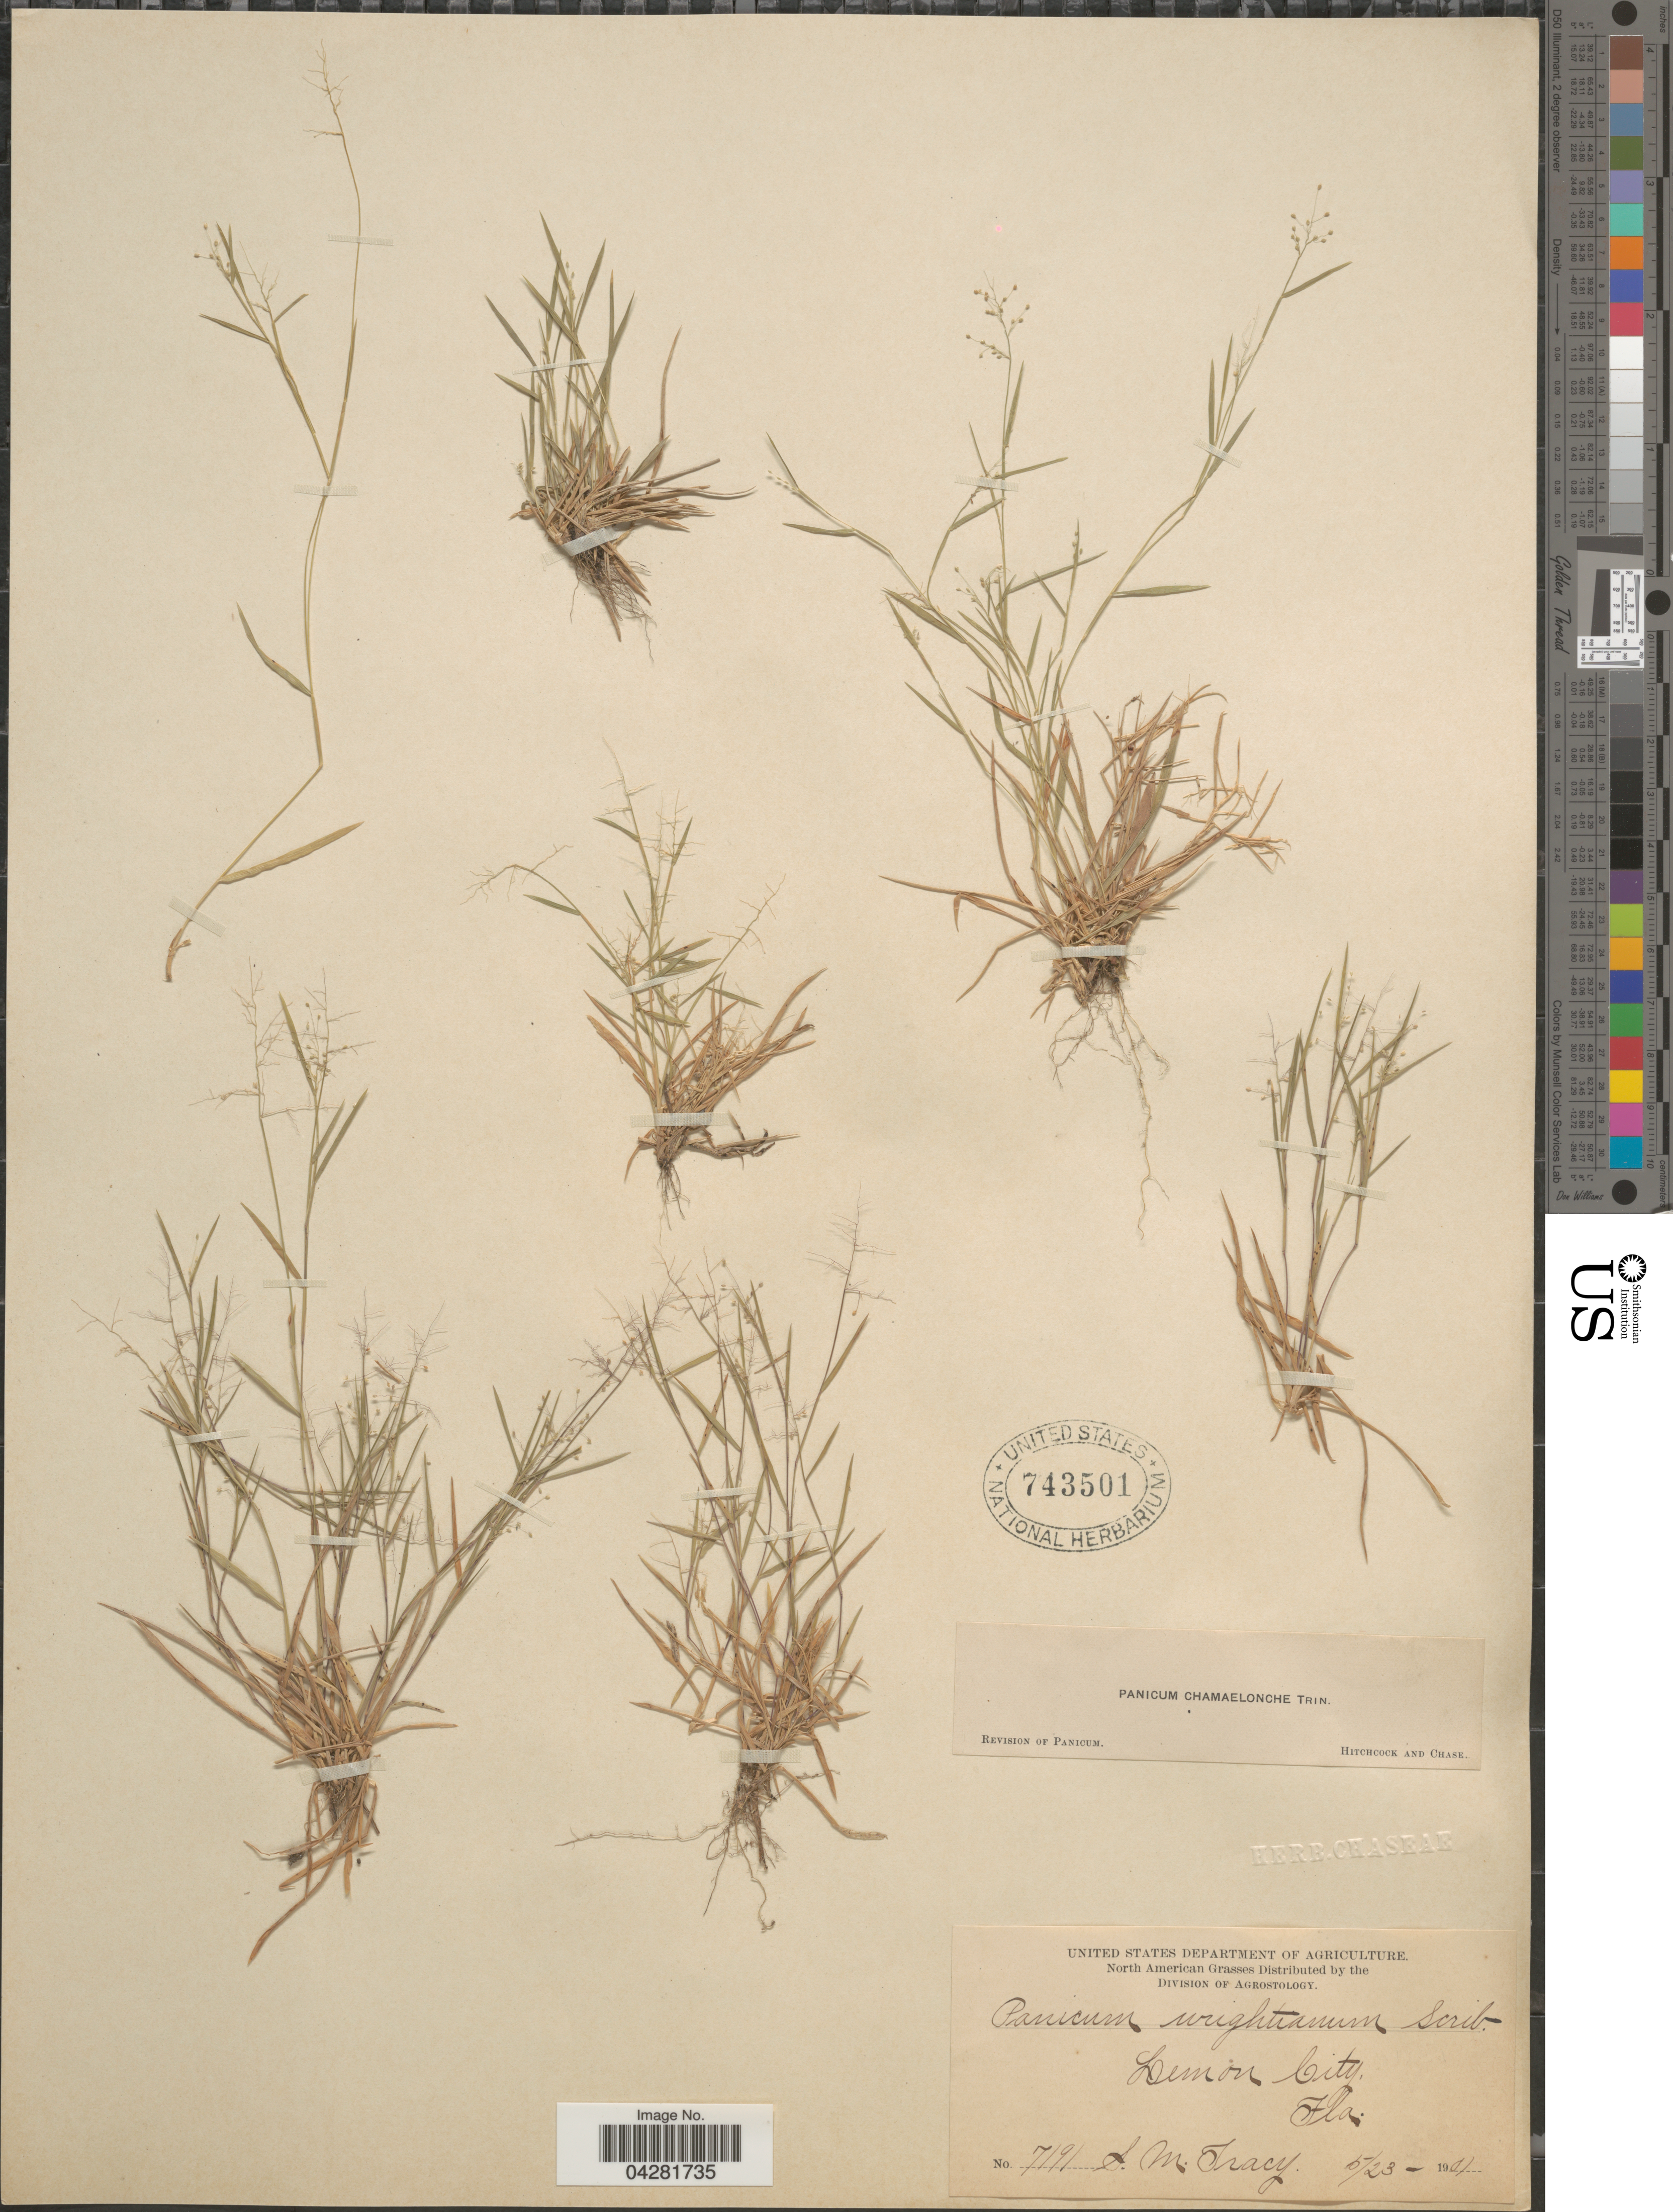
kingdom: Plantae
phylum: Tracheophyta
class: Liliopsida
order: Poales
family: Poaceae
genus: Dichanthelium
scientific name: Dichanthelium ensifolium var. ensifolium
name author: (Baldwin ex Elliot) Gould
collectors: S. M. Tracy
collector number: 7191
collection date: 1901-05-23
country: United States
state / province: Florida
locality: Lemon City.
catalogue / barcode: US 743501